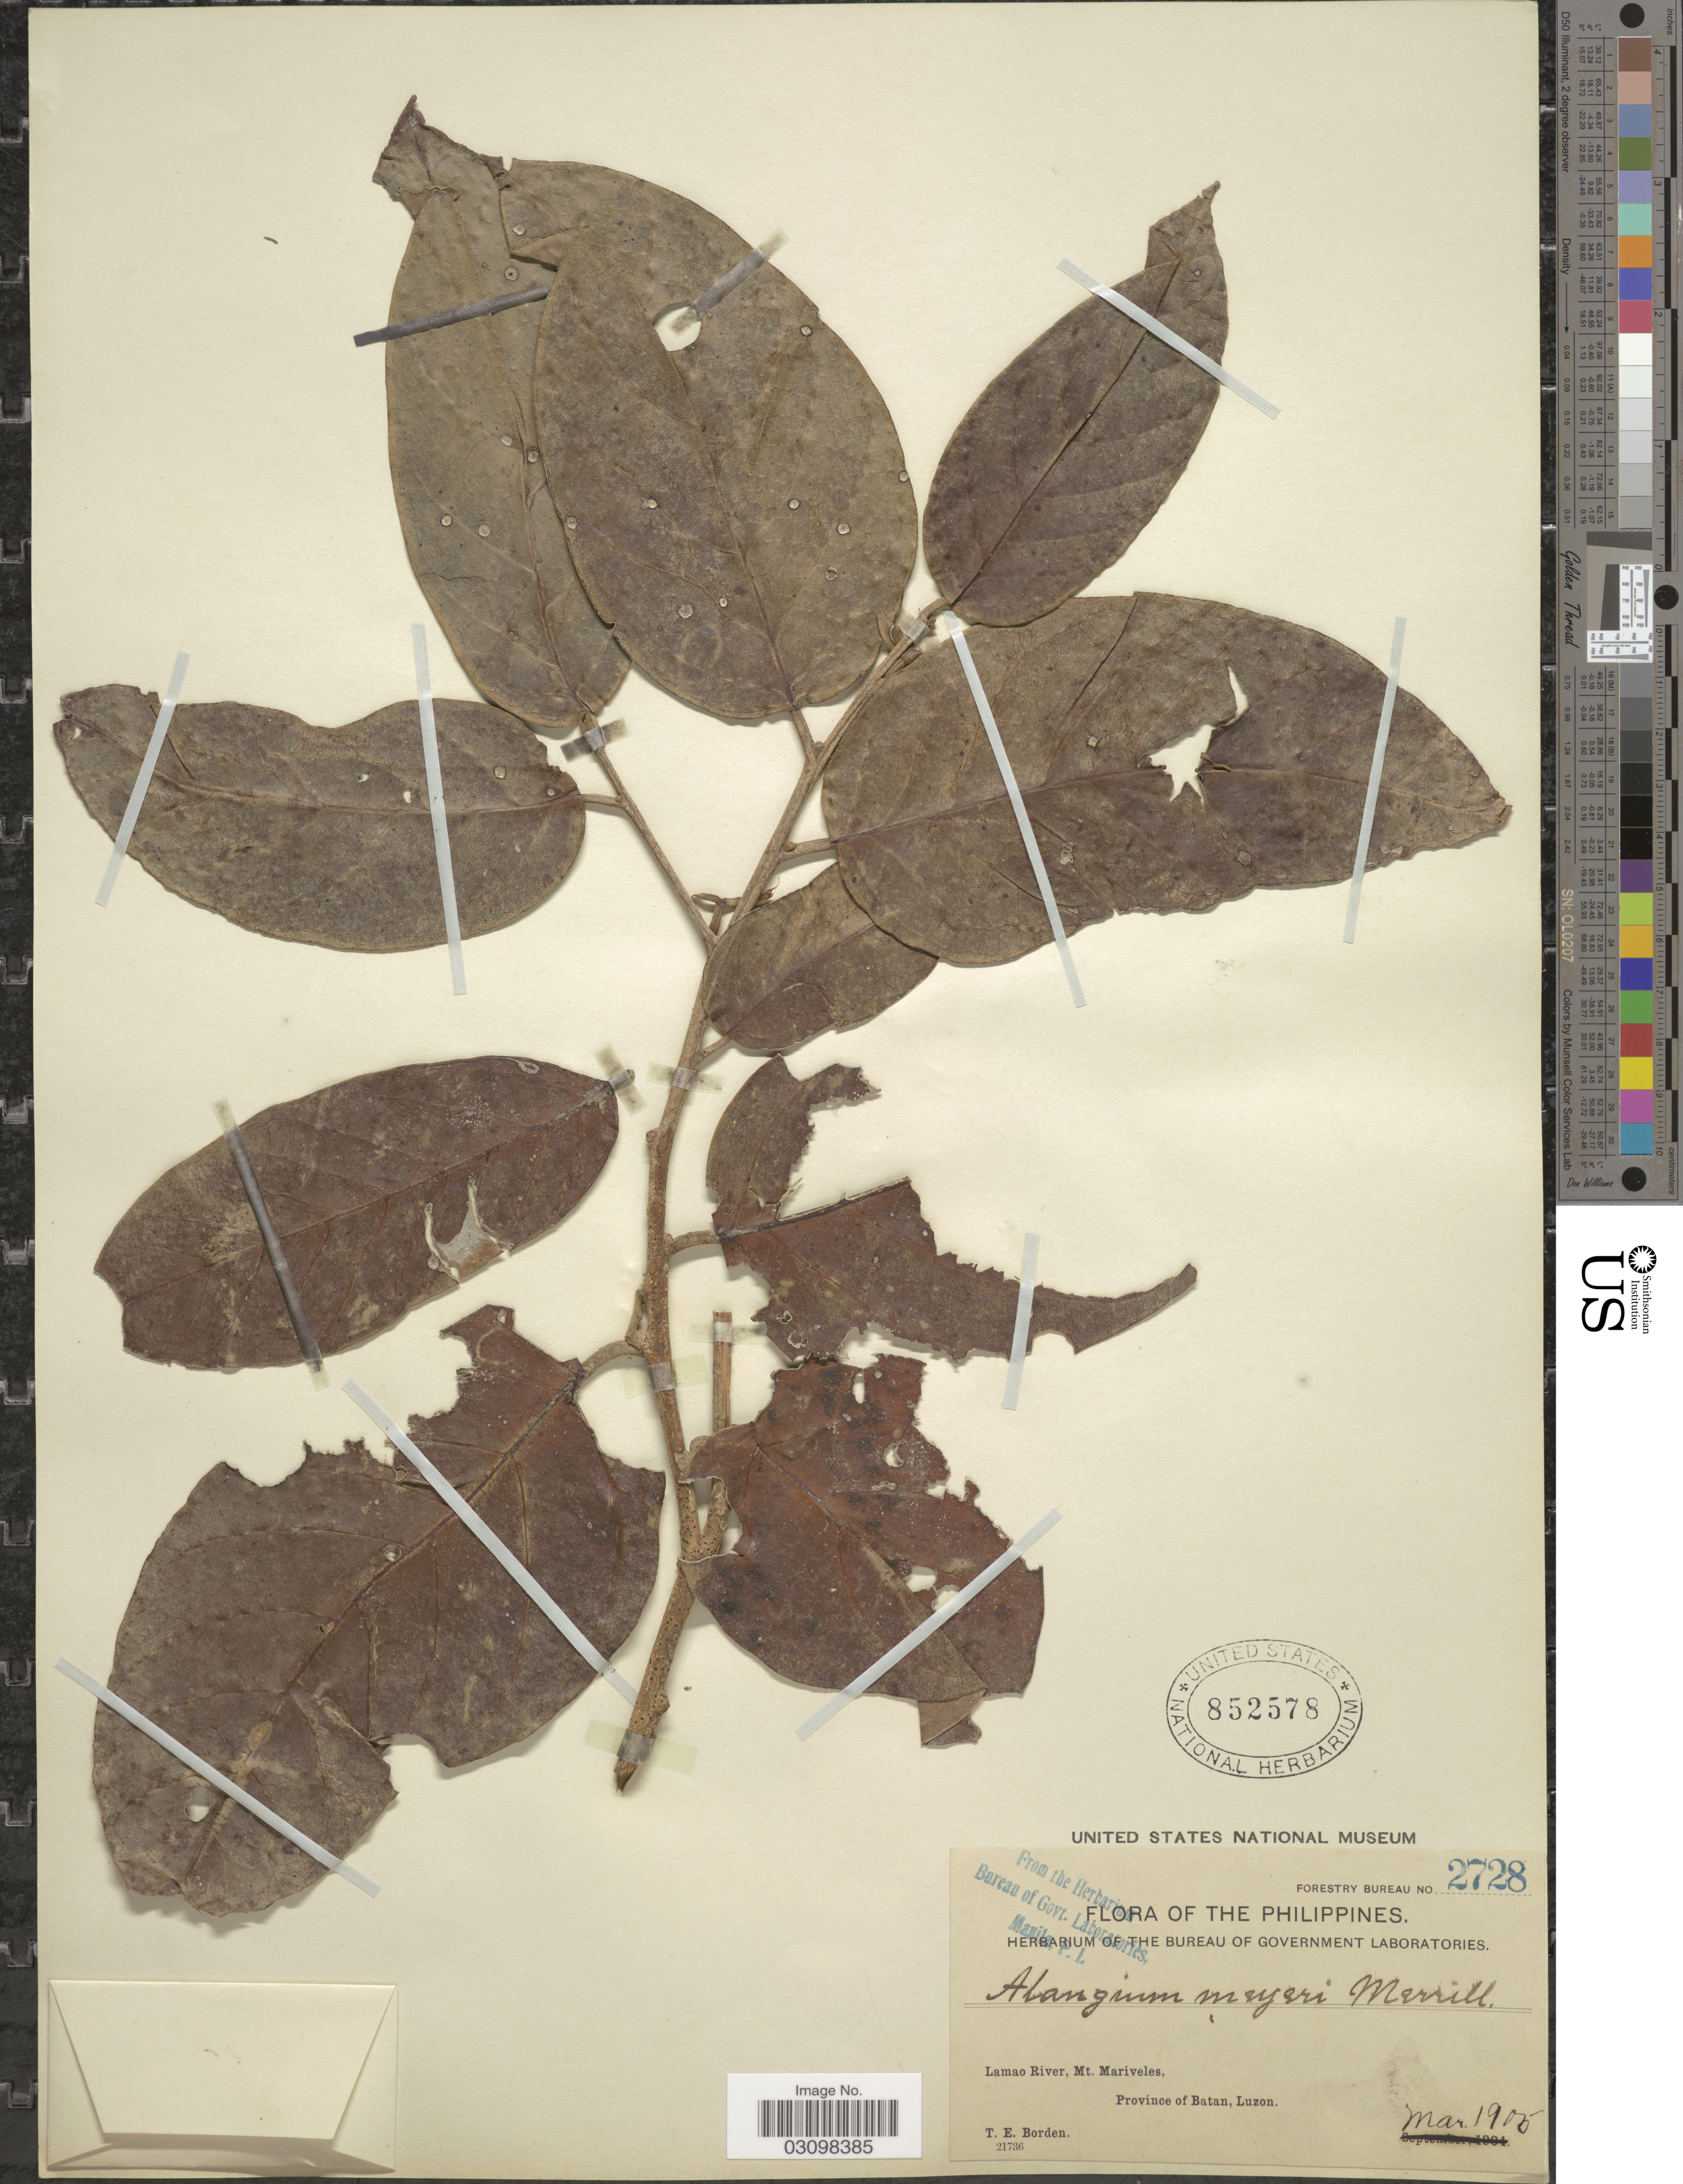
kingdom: Plantae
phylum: Tracheophyta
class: Magnoliopsida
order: Cornales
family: Cornaceae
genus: Alangium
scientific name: Alangium javanicum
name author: (Blume) Wangerin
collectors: T. E. Borden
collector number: Forestry Bureau 2728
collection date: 1905-03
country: Philippines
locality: Lamao River, Mt. Mariveles, Province of Batan, Luzon.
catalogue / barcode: US 852578